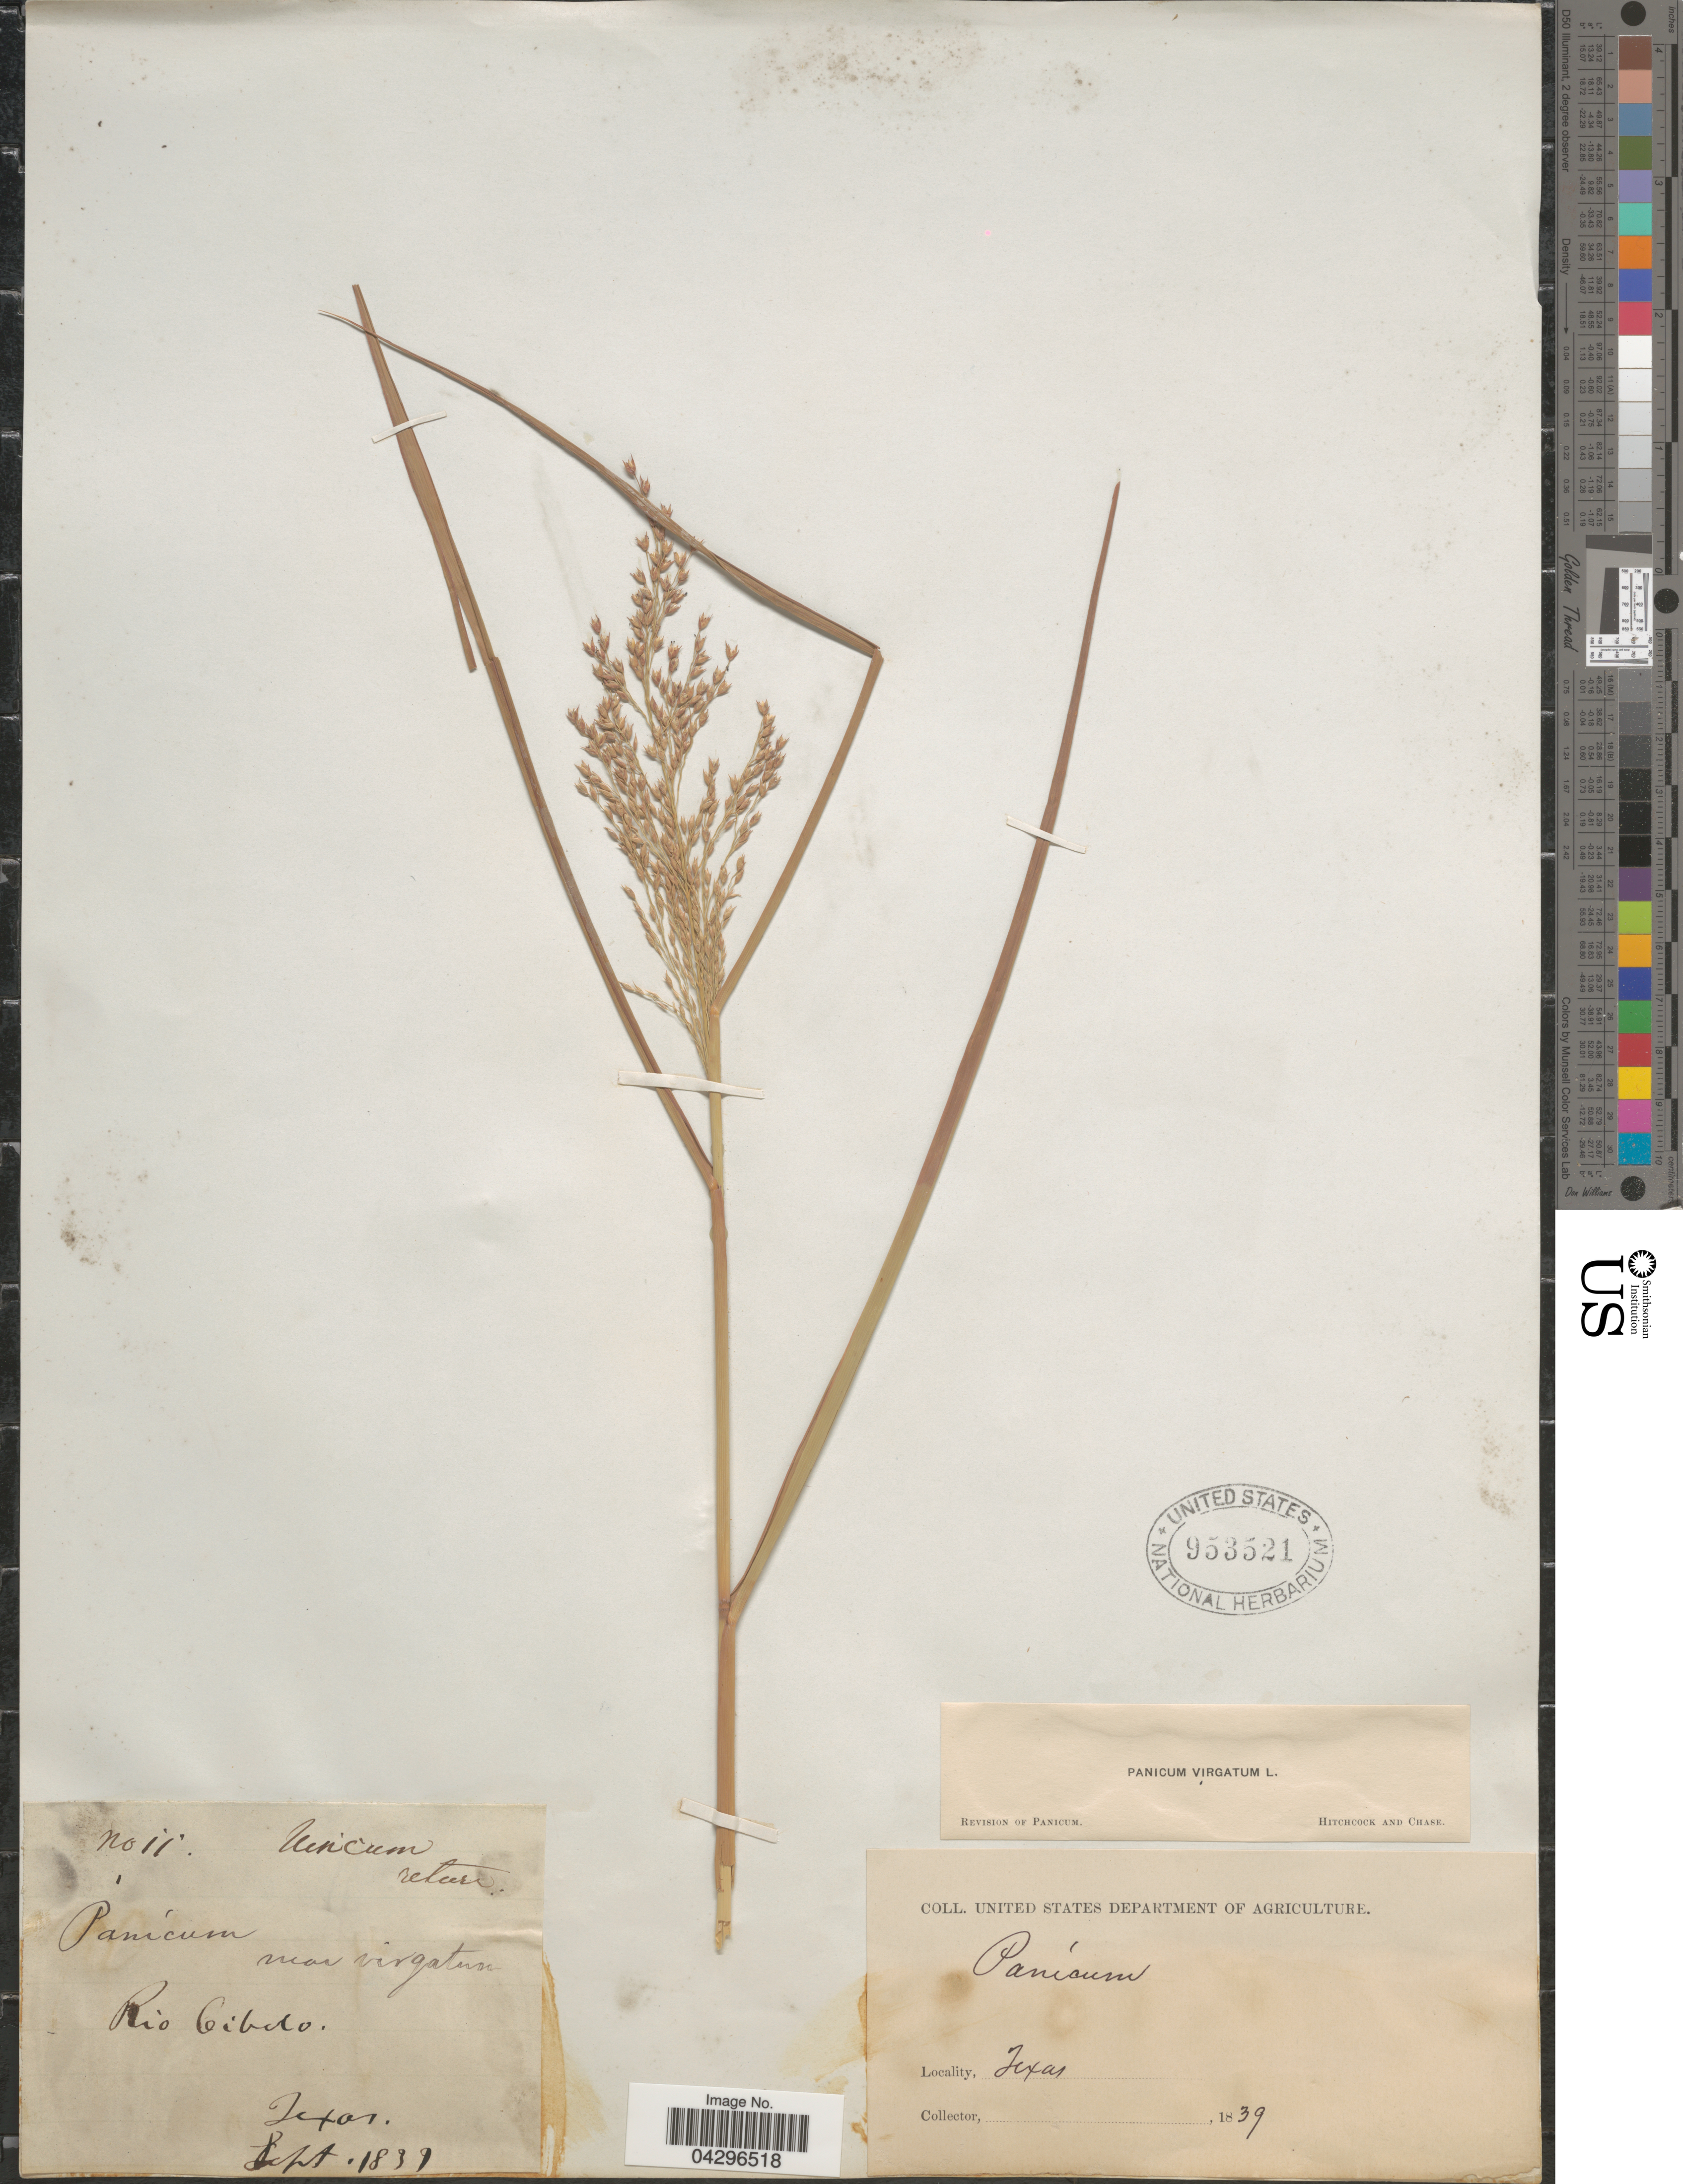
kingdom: Plantae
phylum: Tracheophyta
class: Liliopsida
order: Poales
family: Poaceae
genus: Panicum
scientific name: Panicum virgatum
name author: L.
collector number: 11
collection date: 1839-09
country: United States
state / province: Texas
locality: Rio Cibolo.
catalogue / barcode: US 953521